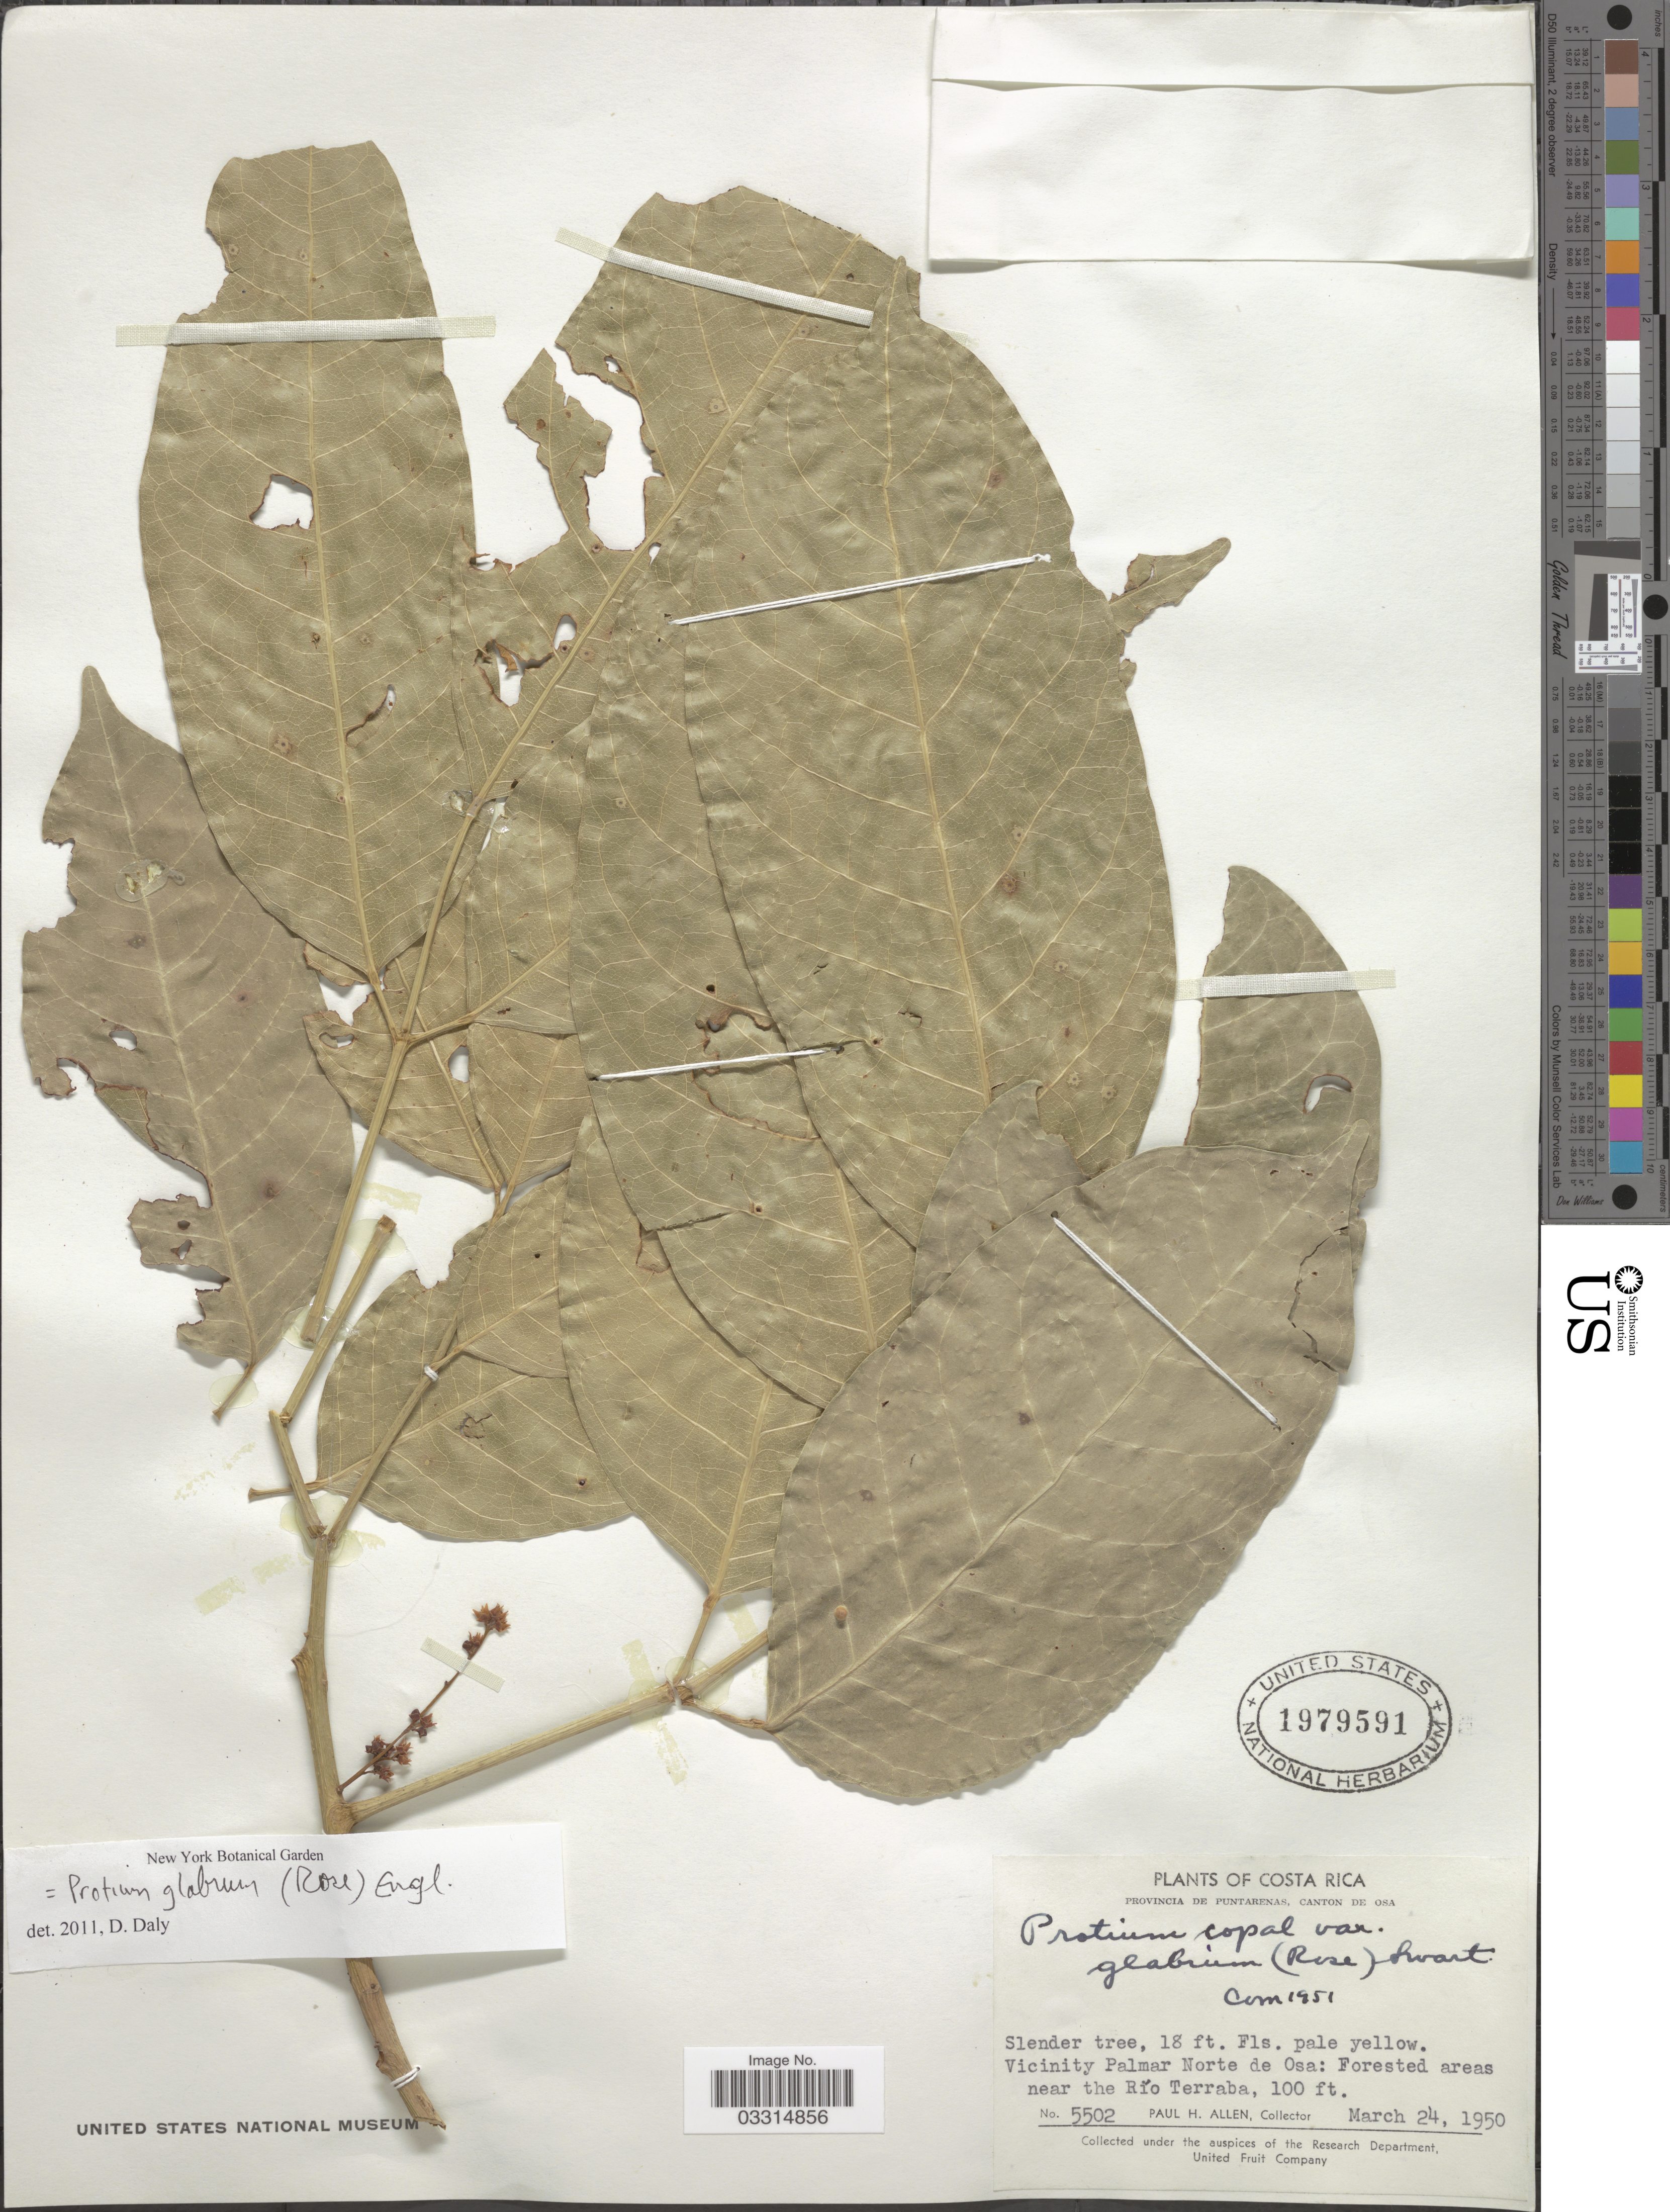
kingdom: Plantae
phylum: Tracheophyta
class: Magnoliopsida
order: Sapindales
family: Burseraceae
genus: Protium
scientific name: Protium glabrum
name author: (Rose) Engl.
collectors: P. H. Allen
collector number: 5502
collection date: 1950-03-24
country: Costa Rica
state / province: Puntarenas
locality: Canton de Osa. Vicinity Palmar Norte de Osa: Forested areas near the Río Terraba.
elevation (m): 30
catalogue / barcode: US 1979591